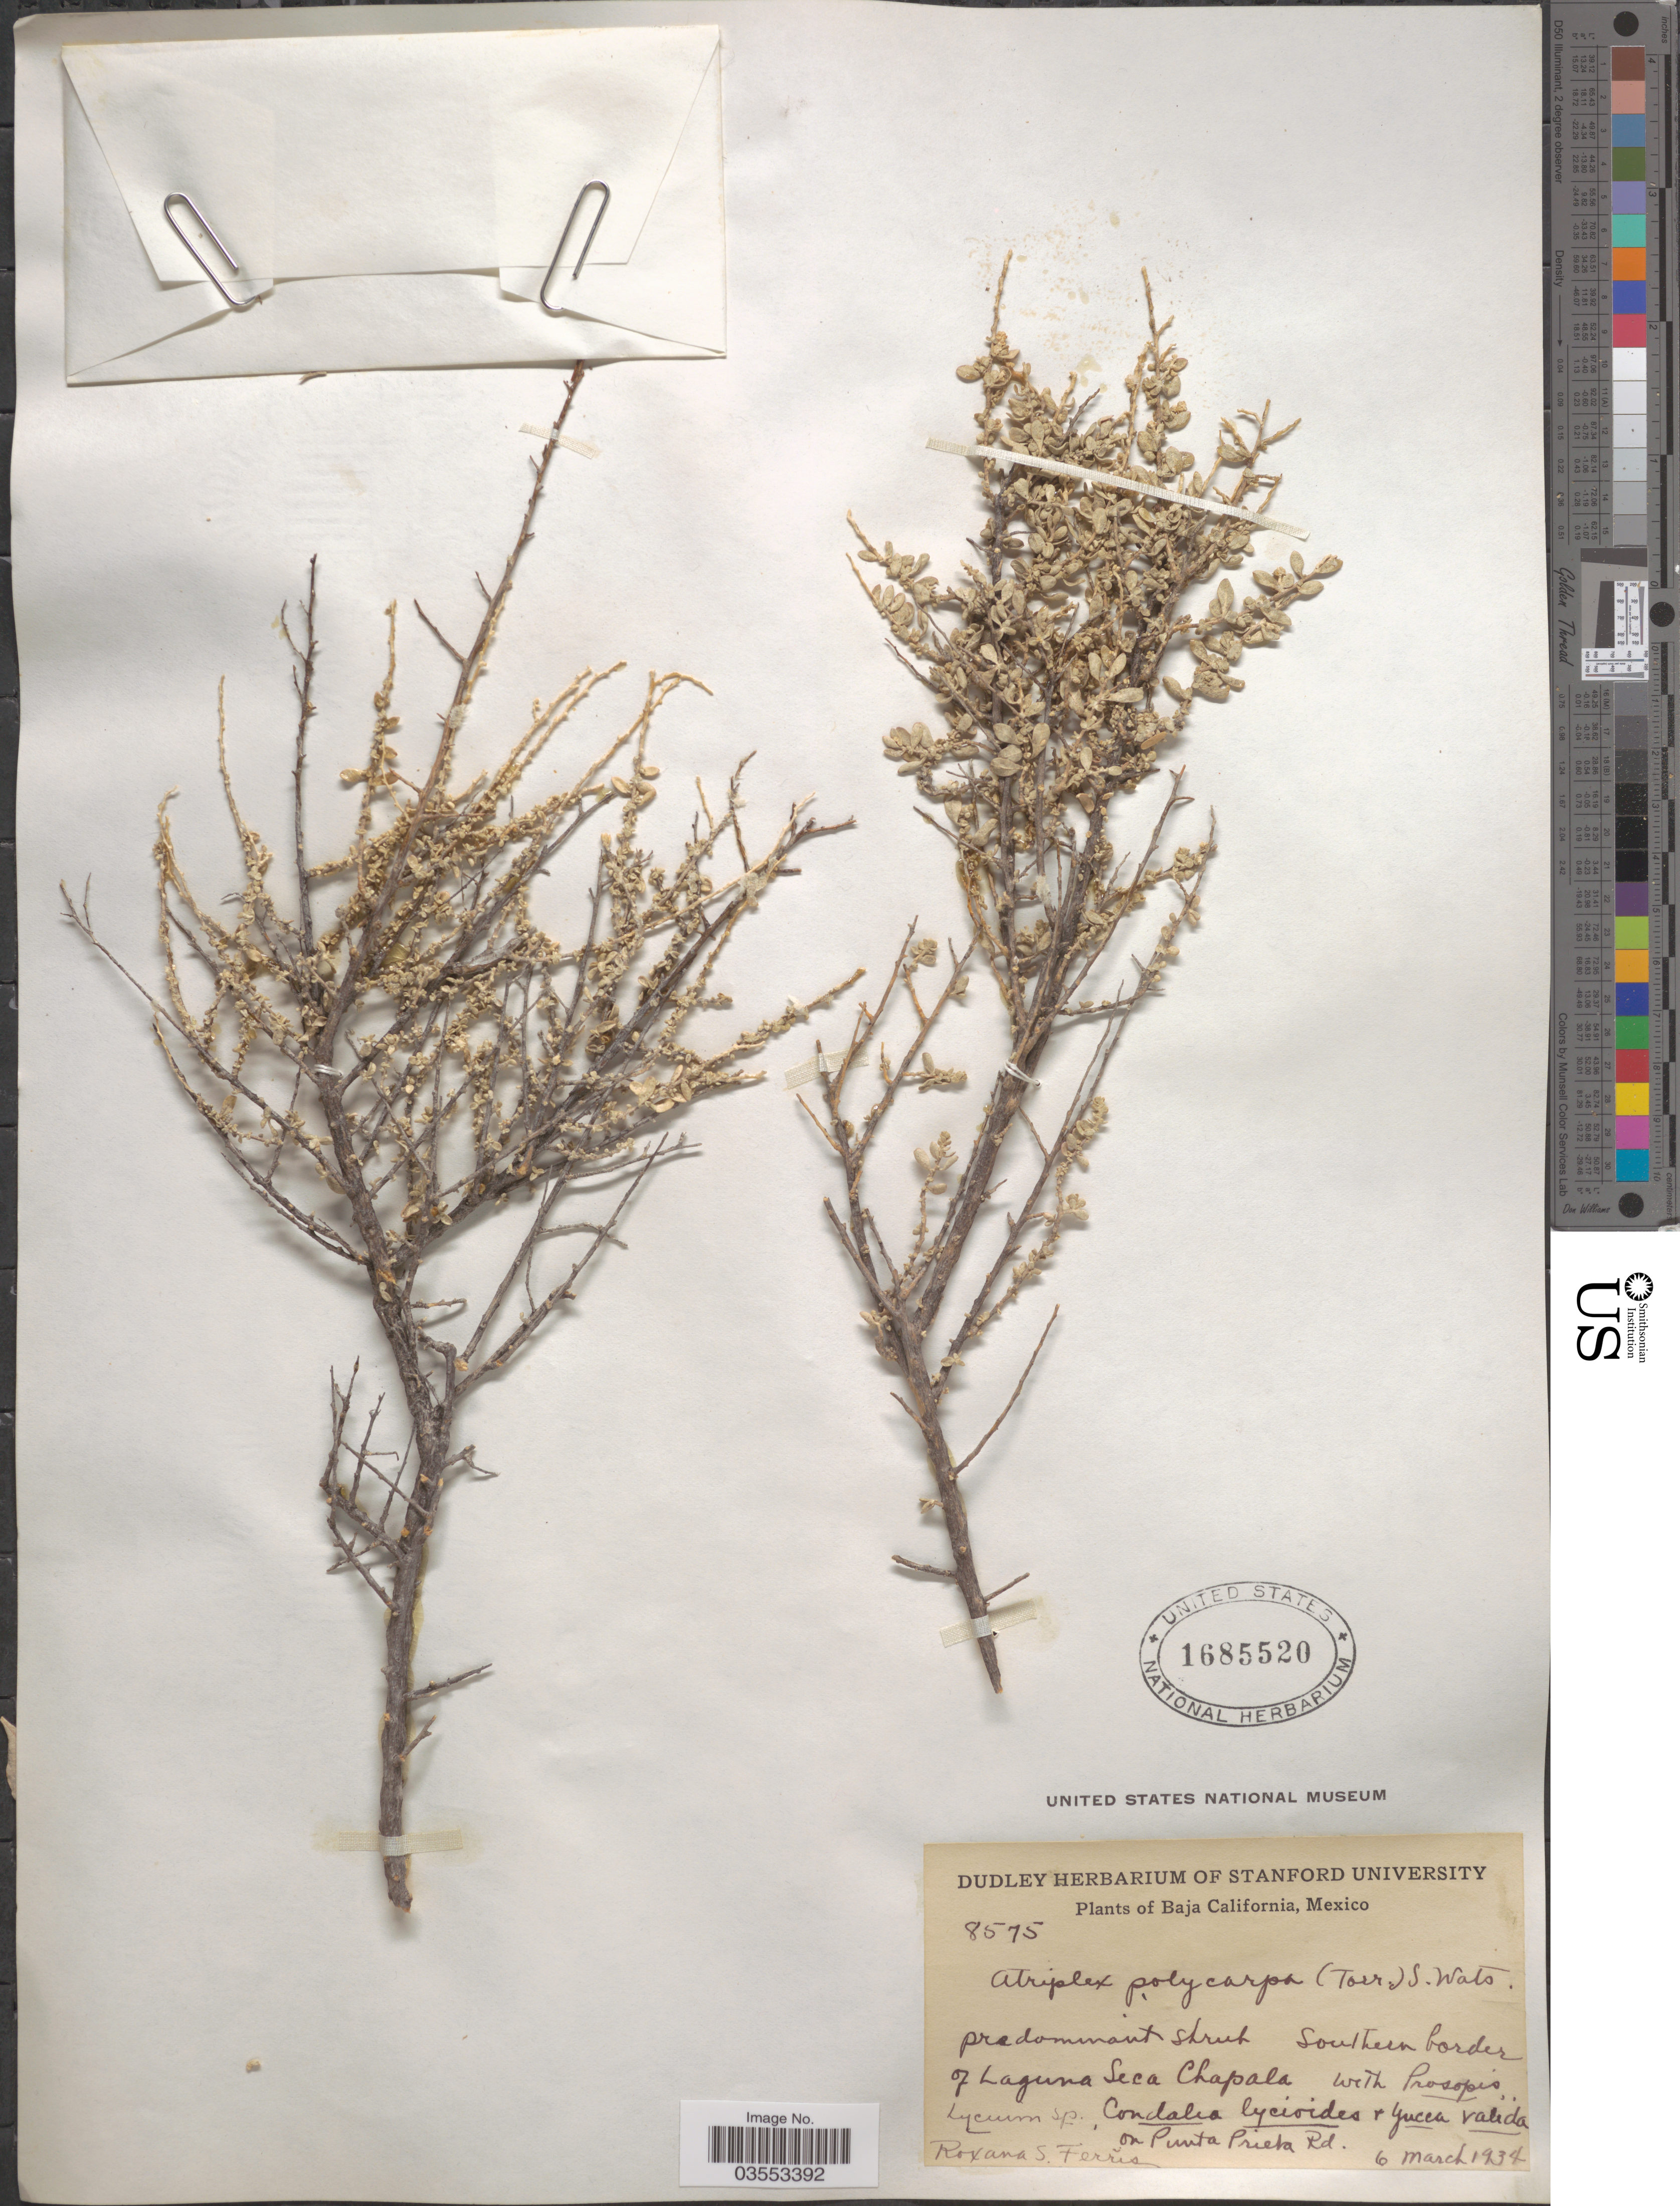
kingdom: Plantae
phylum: Tracheophyta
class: Magnoliopsida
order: Caryophyllales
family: Amaranthaceae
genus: Atriplex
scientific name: Atriplex polycarpa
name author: (Torr.) S. Watson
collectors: R. S. Ferris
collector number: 8575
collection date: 1934-03-06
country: Mexico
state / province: Baja California Norte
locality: Southern border of Laguna Seca Chapala, on Punta Prieta.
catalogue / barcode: US 1685520